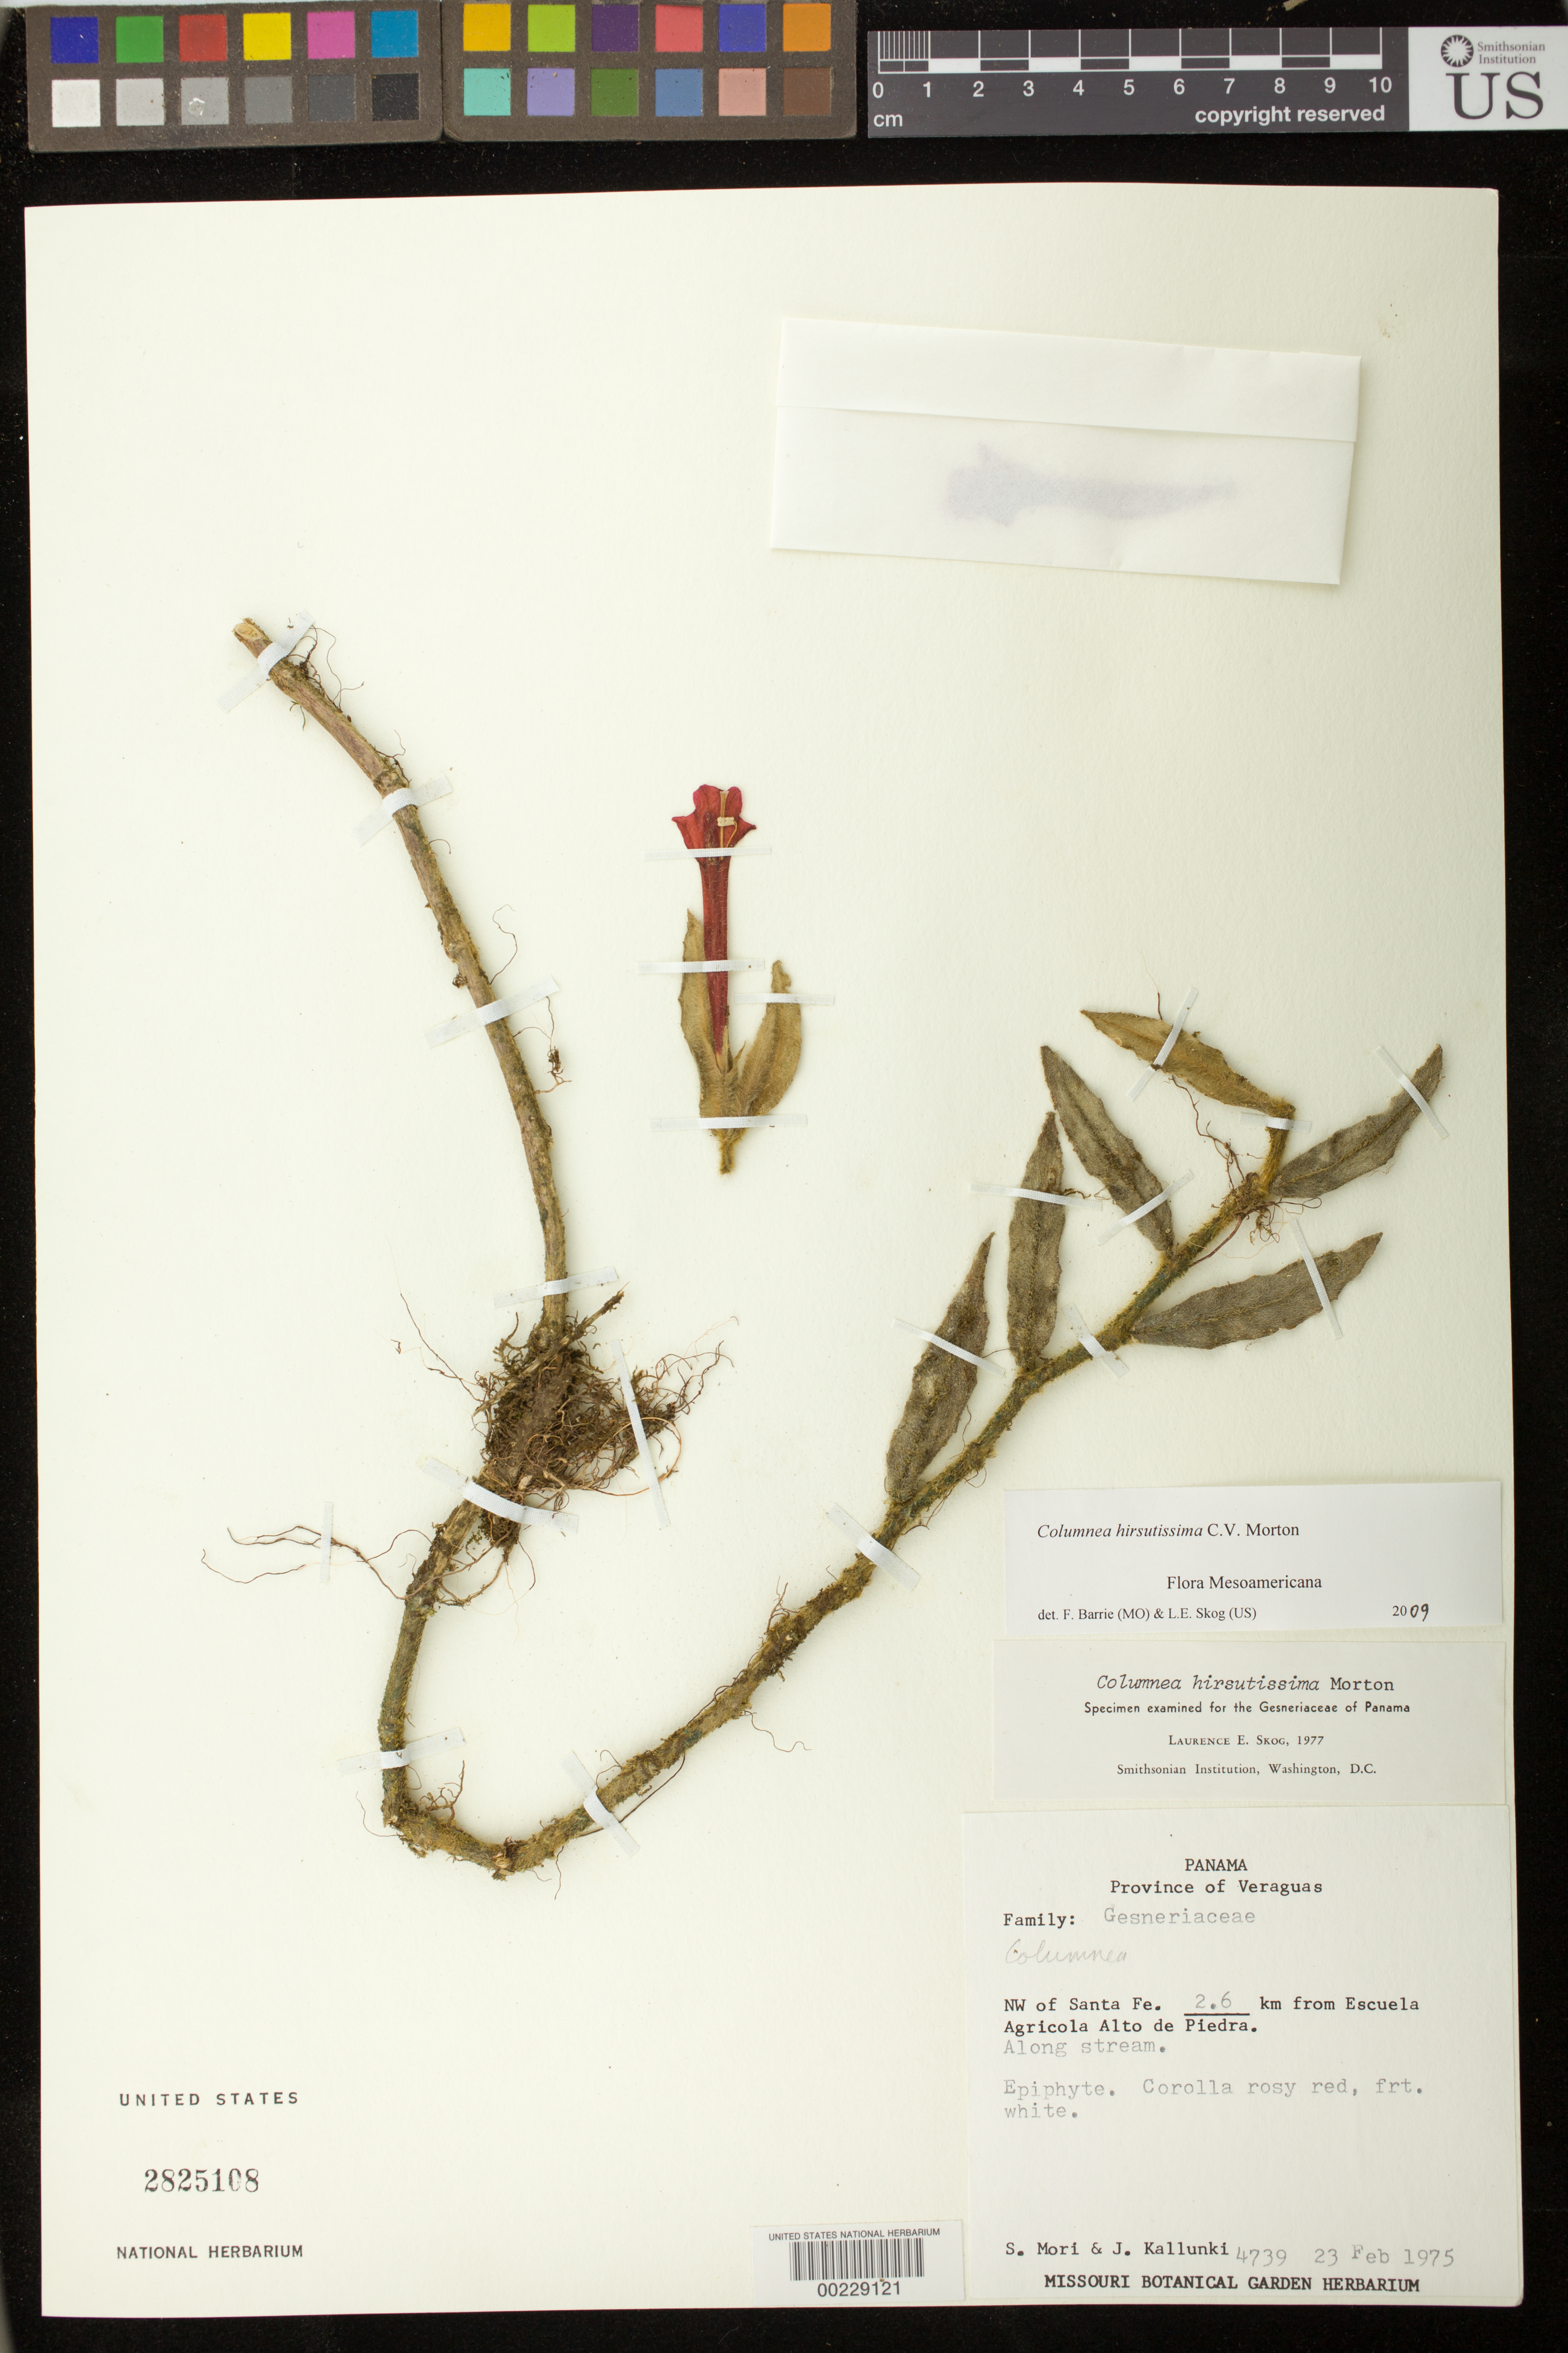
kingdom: Plantae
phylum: Tracheophyta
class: Magnoliopsida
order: Lamiales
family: Gesneriaceae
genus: Columnea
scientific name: Columnea hirsutissima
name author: C.V. Morton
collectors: S. Mori & J. Kallunki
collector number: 4739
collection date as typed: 23 Feb 1975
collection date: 1975-02-23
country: Panama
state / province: Veraguas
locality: NW of Santa Fe, 2.6 km from Escuela Agricola Alto de Piedra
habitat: Along stream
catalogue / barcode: US 2825108